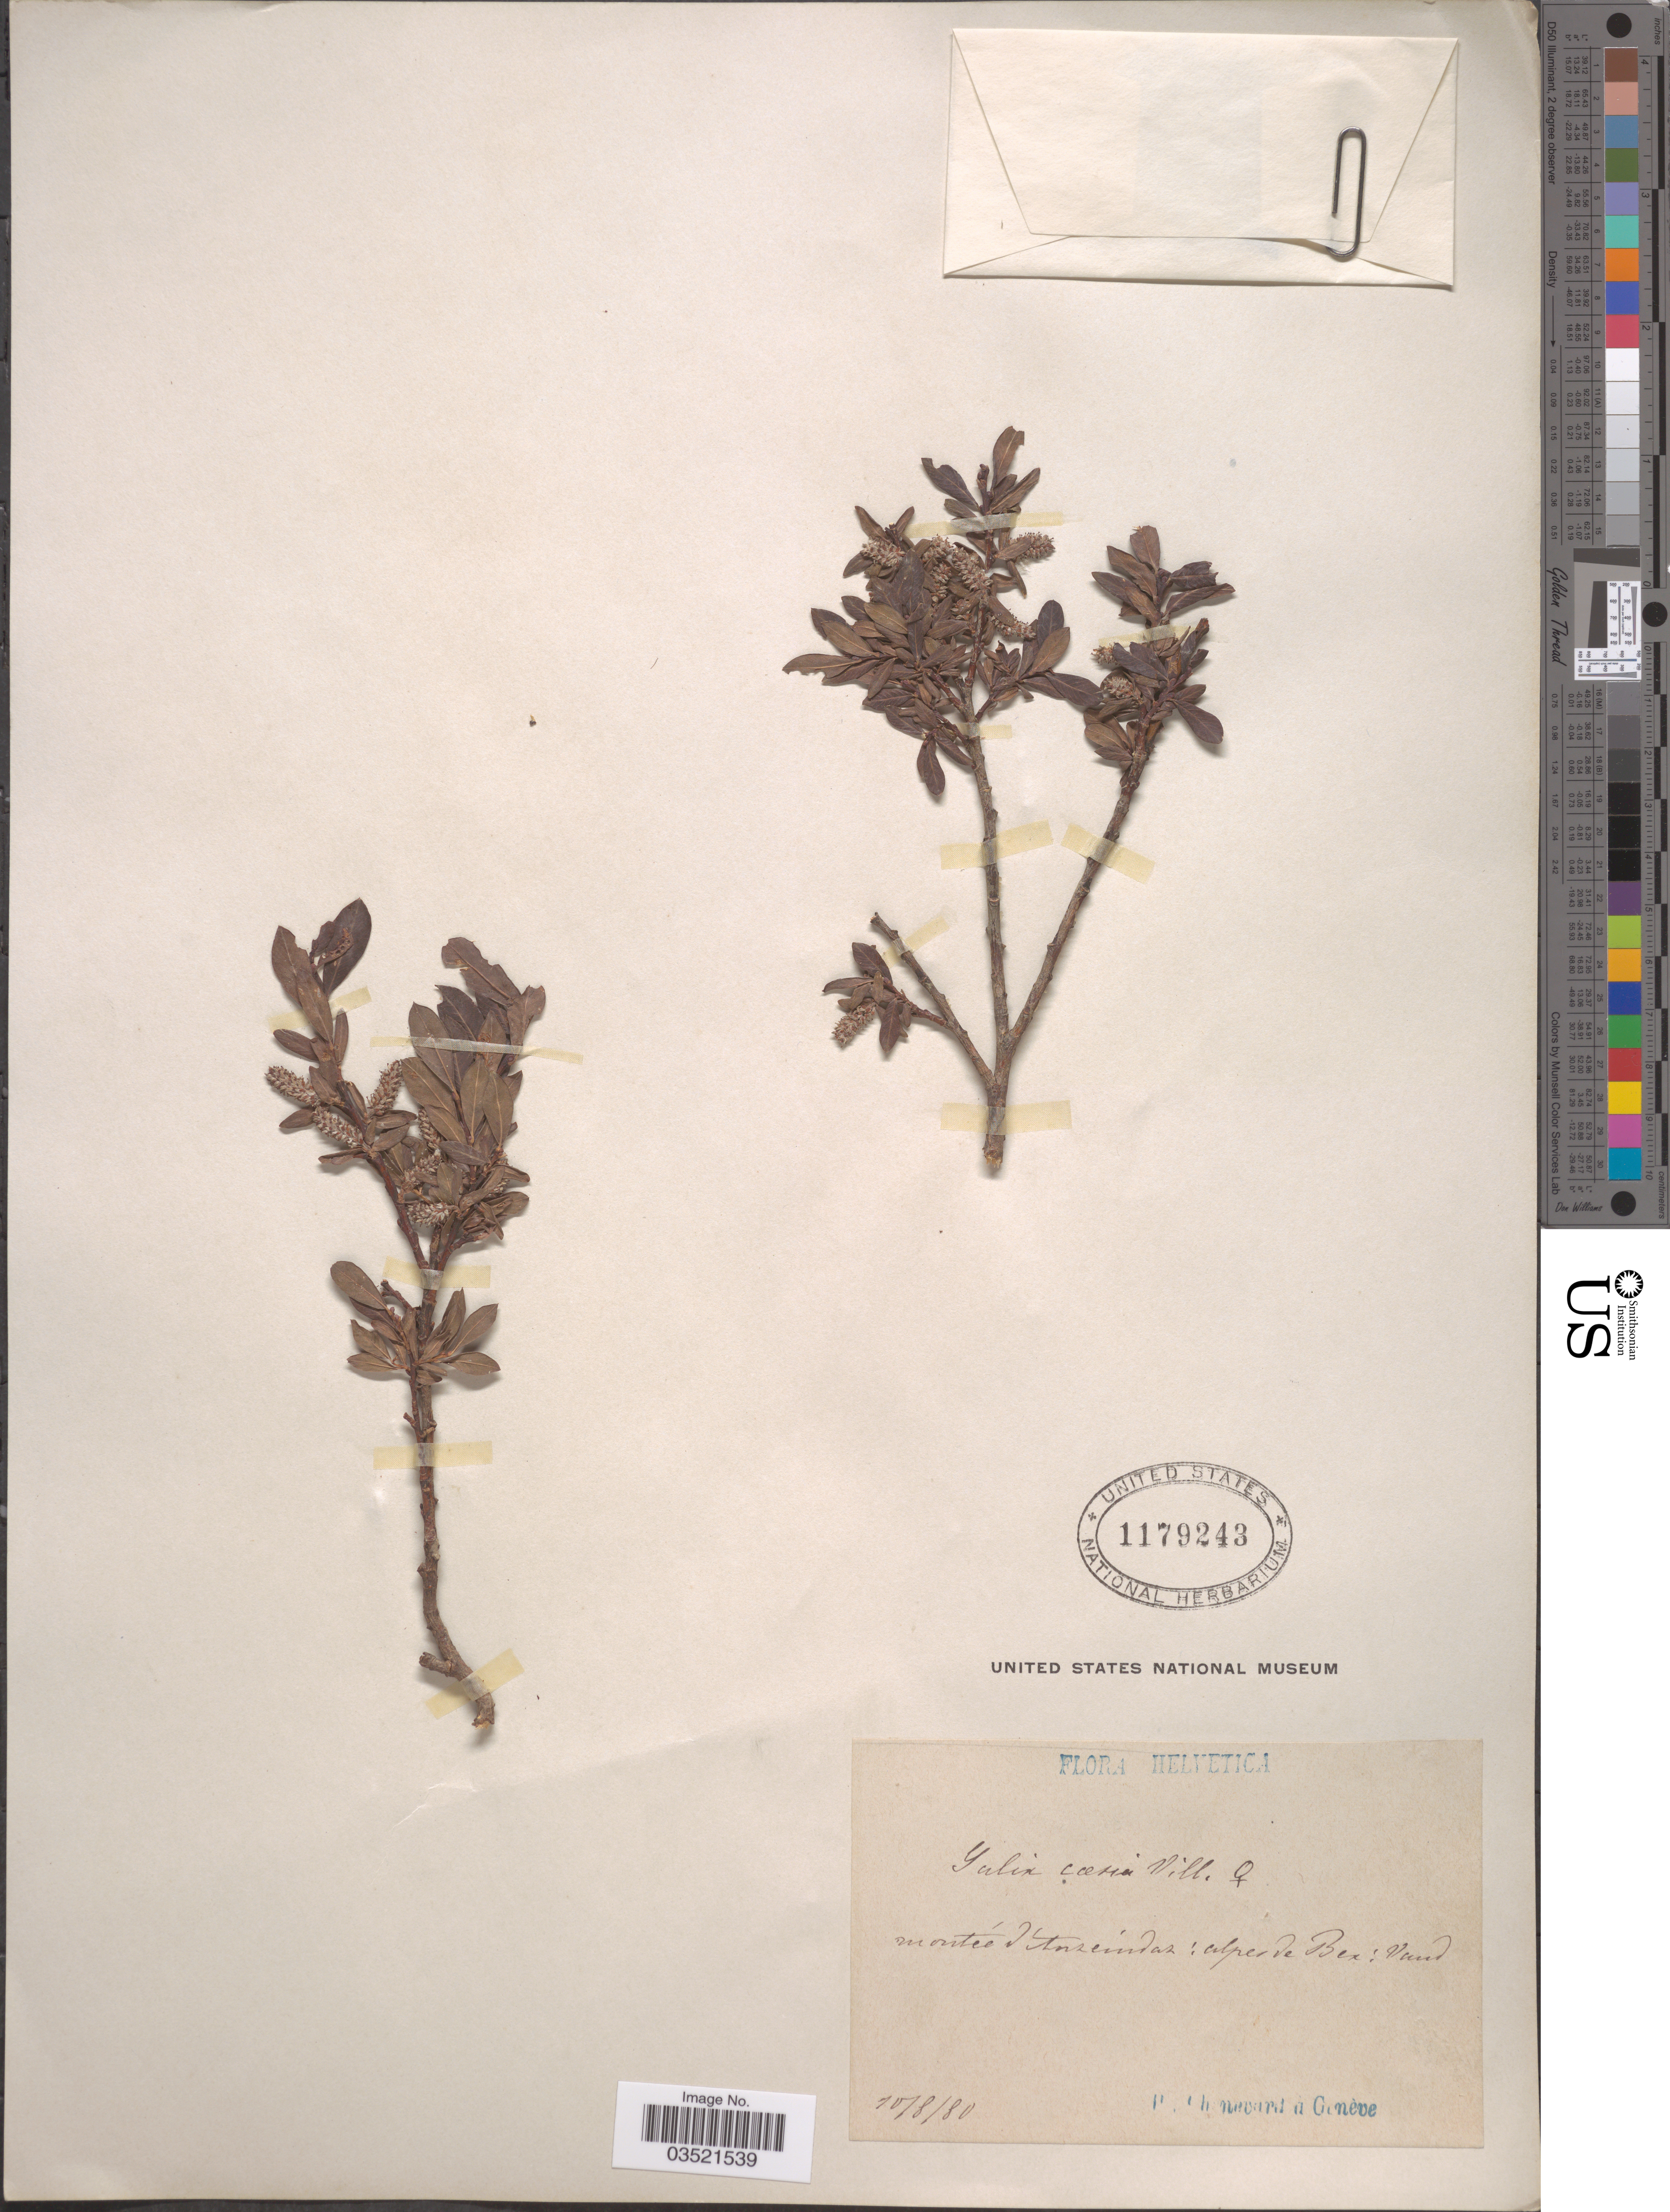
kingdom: Plantae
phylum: Tracheophyta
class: Magnoliopsida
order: Malpighiales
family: Salicaceae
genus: Salix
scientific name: Salix caesia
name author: Vill.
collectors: P. Chenevard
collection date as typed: Transcribed d/m/y: 10/8/80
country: Switzerland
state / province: Vaud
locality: Helvetica. Montée d Anzeindaz: alpes de Bex.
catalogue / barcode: US 1179243